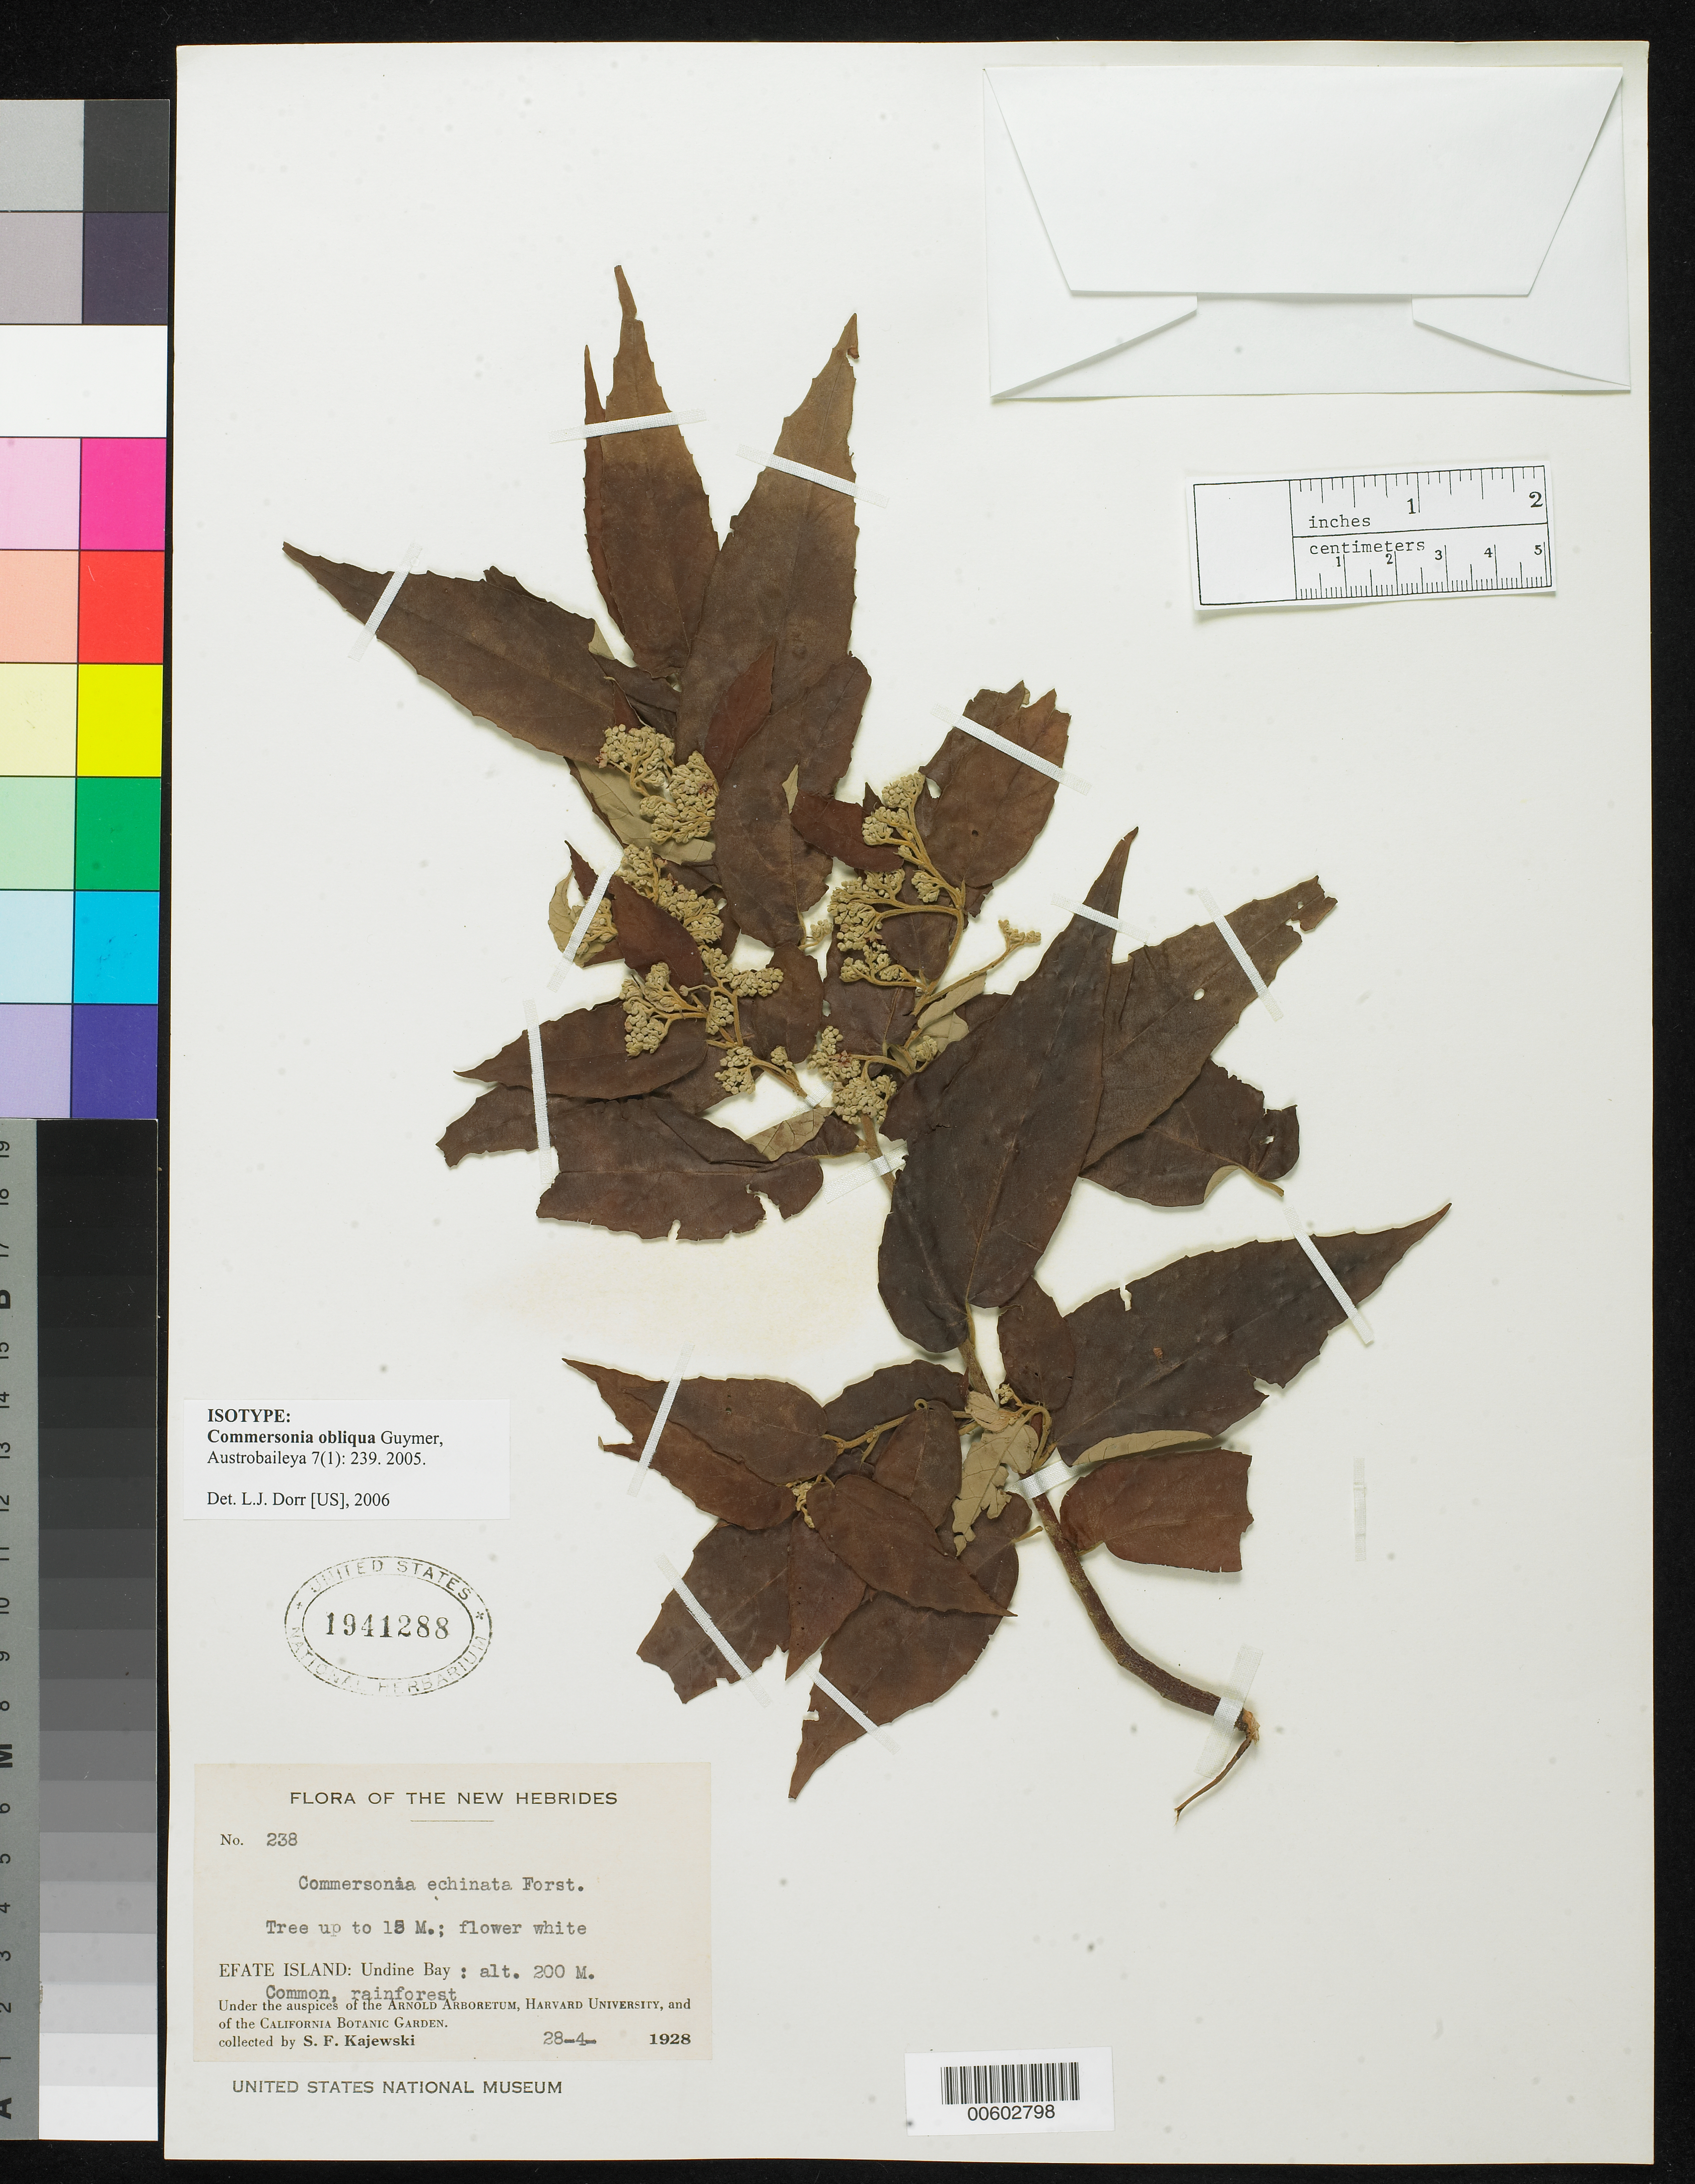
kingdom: Plantae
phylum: Tracheophyta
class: Magnoliopsida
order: Malvales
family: Malvaceae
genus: Commersonia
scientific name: Commersonia obliqua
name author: Guymer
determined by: Dorr, L. J., (BOT), Smithsonian Institution - National Museum of Natural History (UNITED STATES)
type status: Isotype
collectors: S. Kajewski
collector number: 238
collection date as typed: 28 Apr 1928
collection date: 1928-04-28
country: Vanuatu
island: Efate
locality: Efate Island: Undine Bay.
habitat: Rainforest.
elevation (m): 200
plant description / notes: Holotype at BRI.; US, A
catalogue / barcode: US 1941288